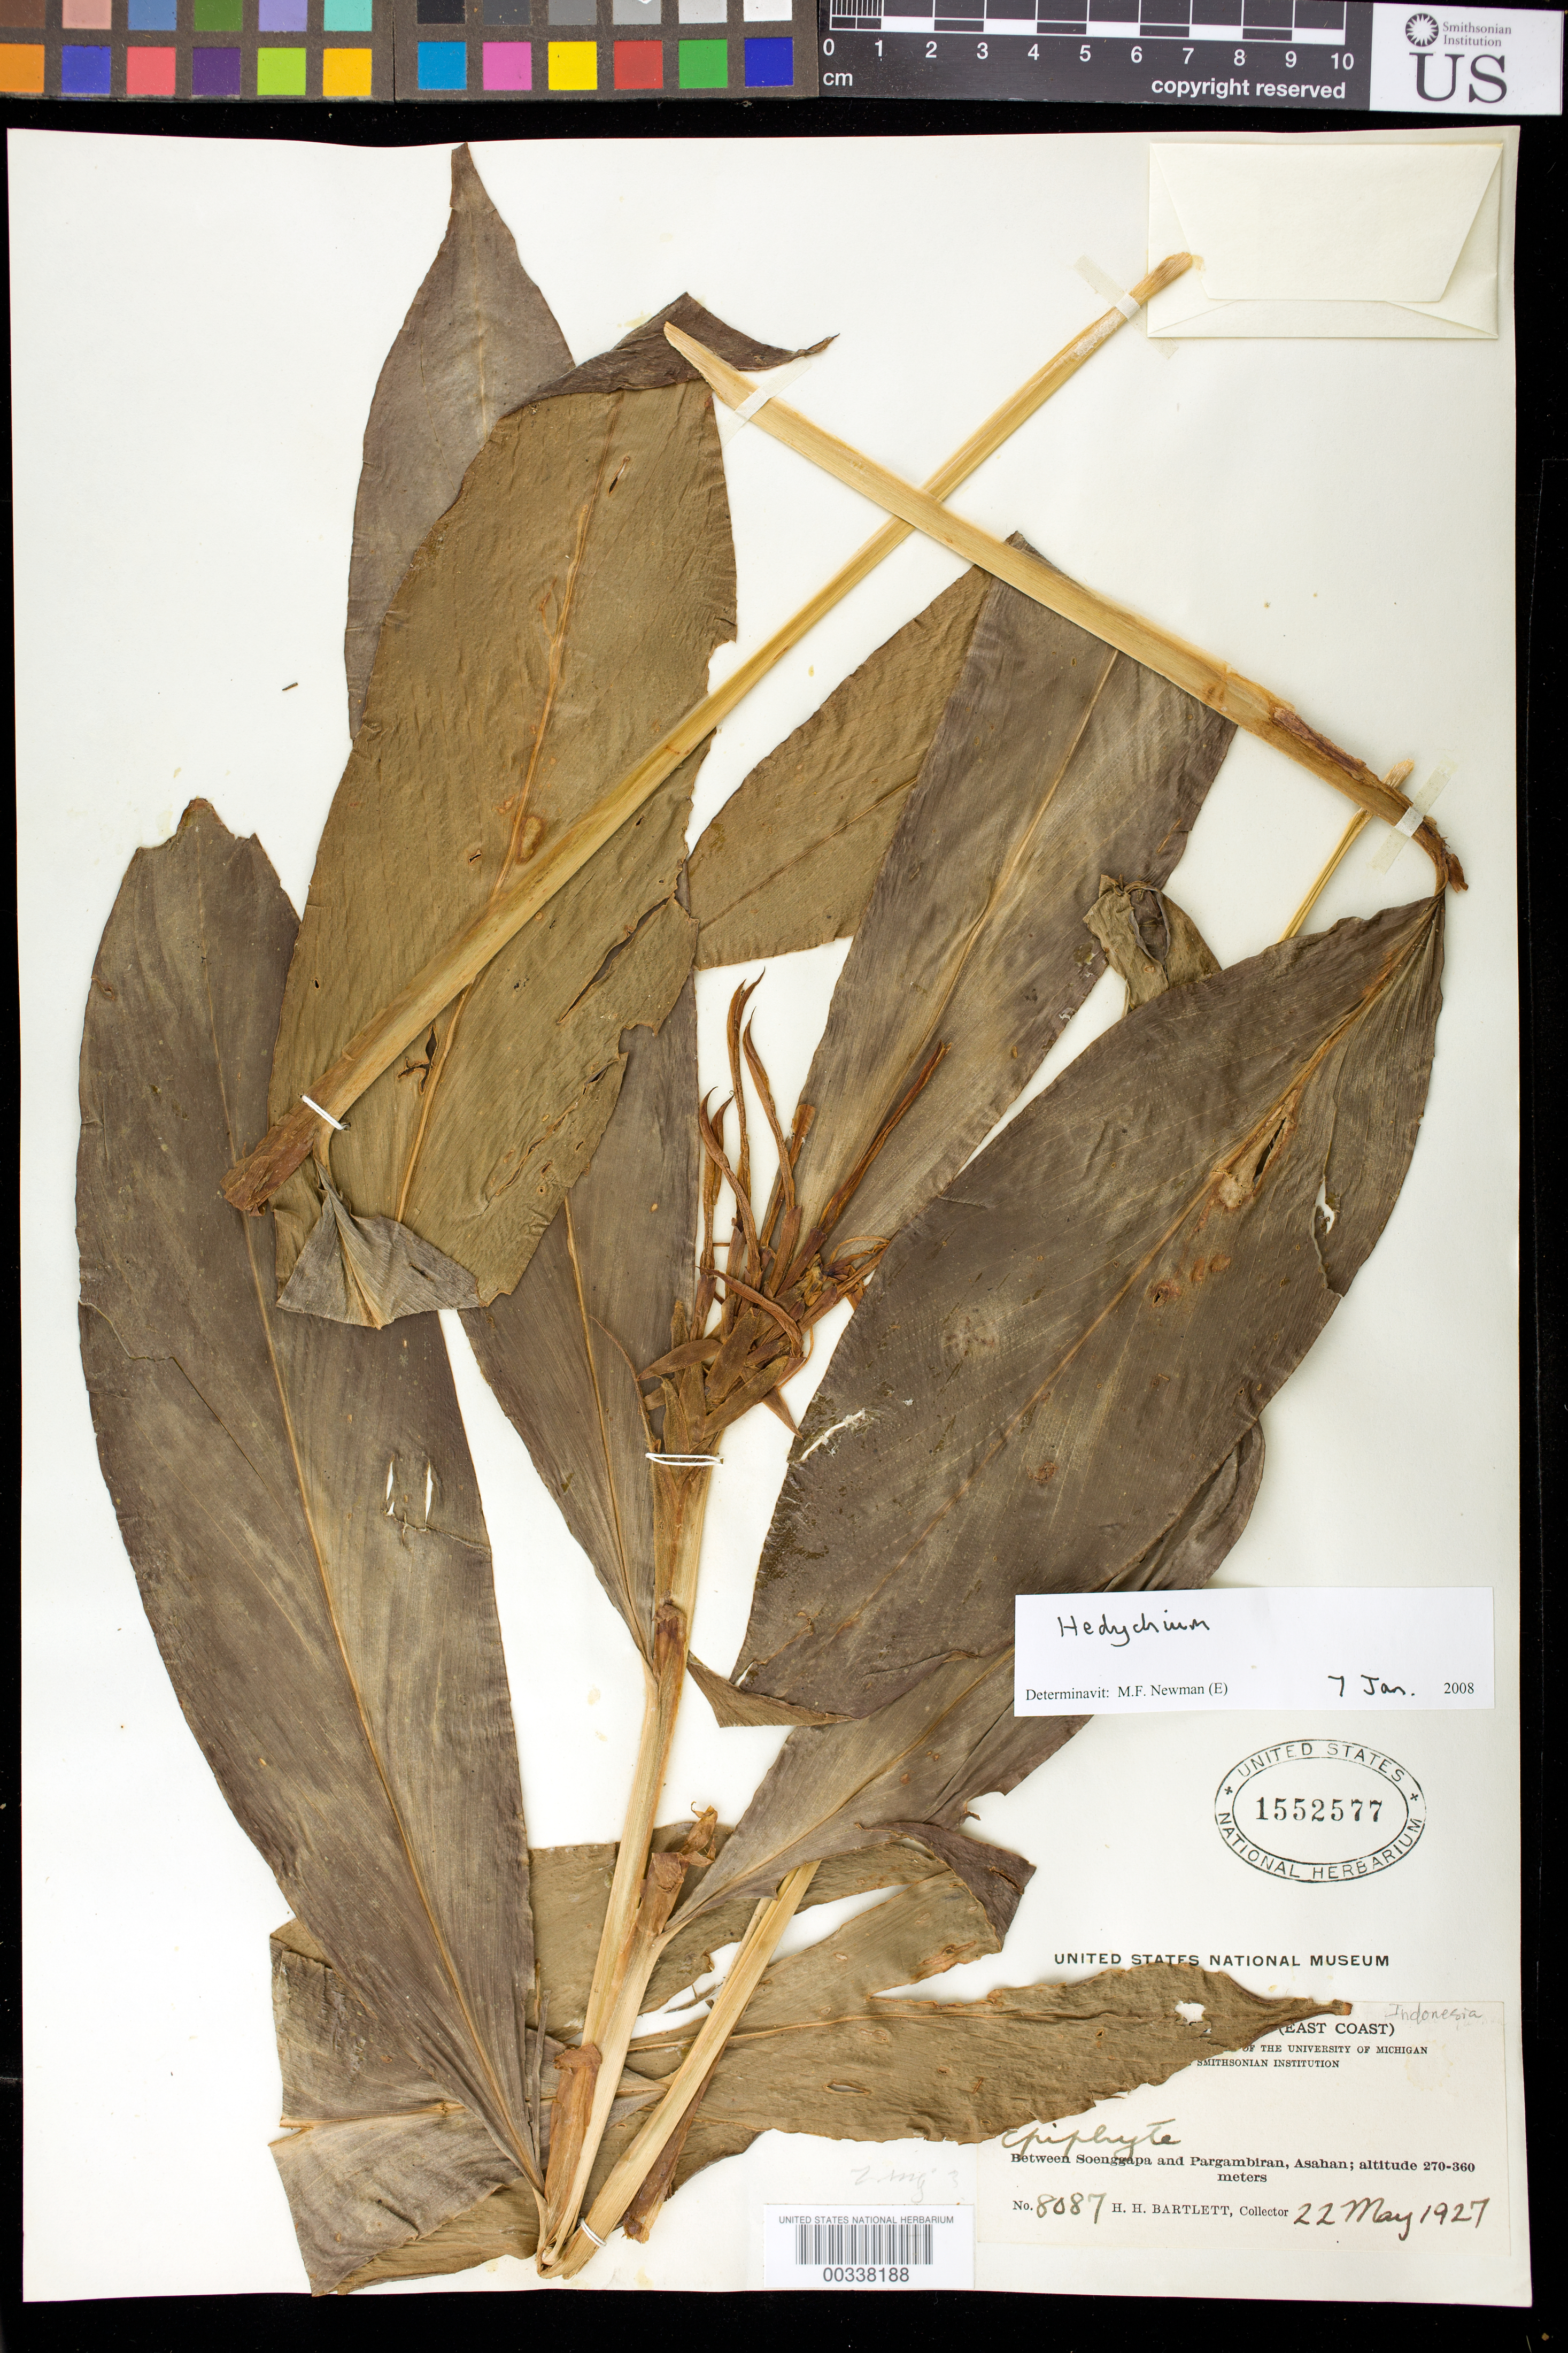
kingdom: Plantae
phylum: Tracheophyta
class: Liliopsida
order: Zingiberales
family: Zingiberaceae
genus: Hedychium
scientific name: Hedychium sp.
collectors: H. H. Bartlett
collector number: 8087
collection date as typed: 22 May 1927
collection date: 1927-05-22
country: Indonesia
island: Sumatra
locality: (east coast), between soenggapa and pargambiran, asahan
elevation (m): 270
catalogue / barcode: US 1552577